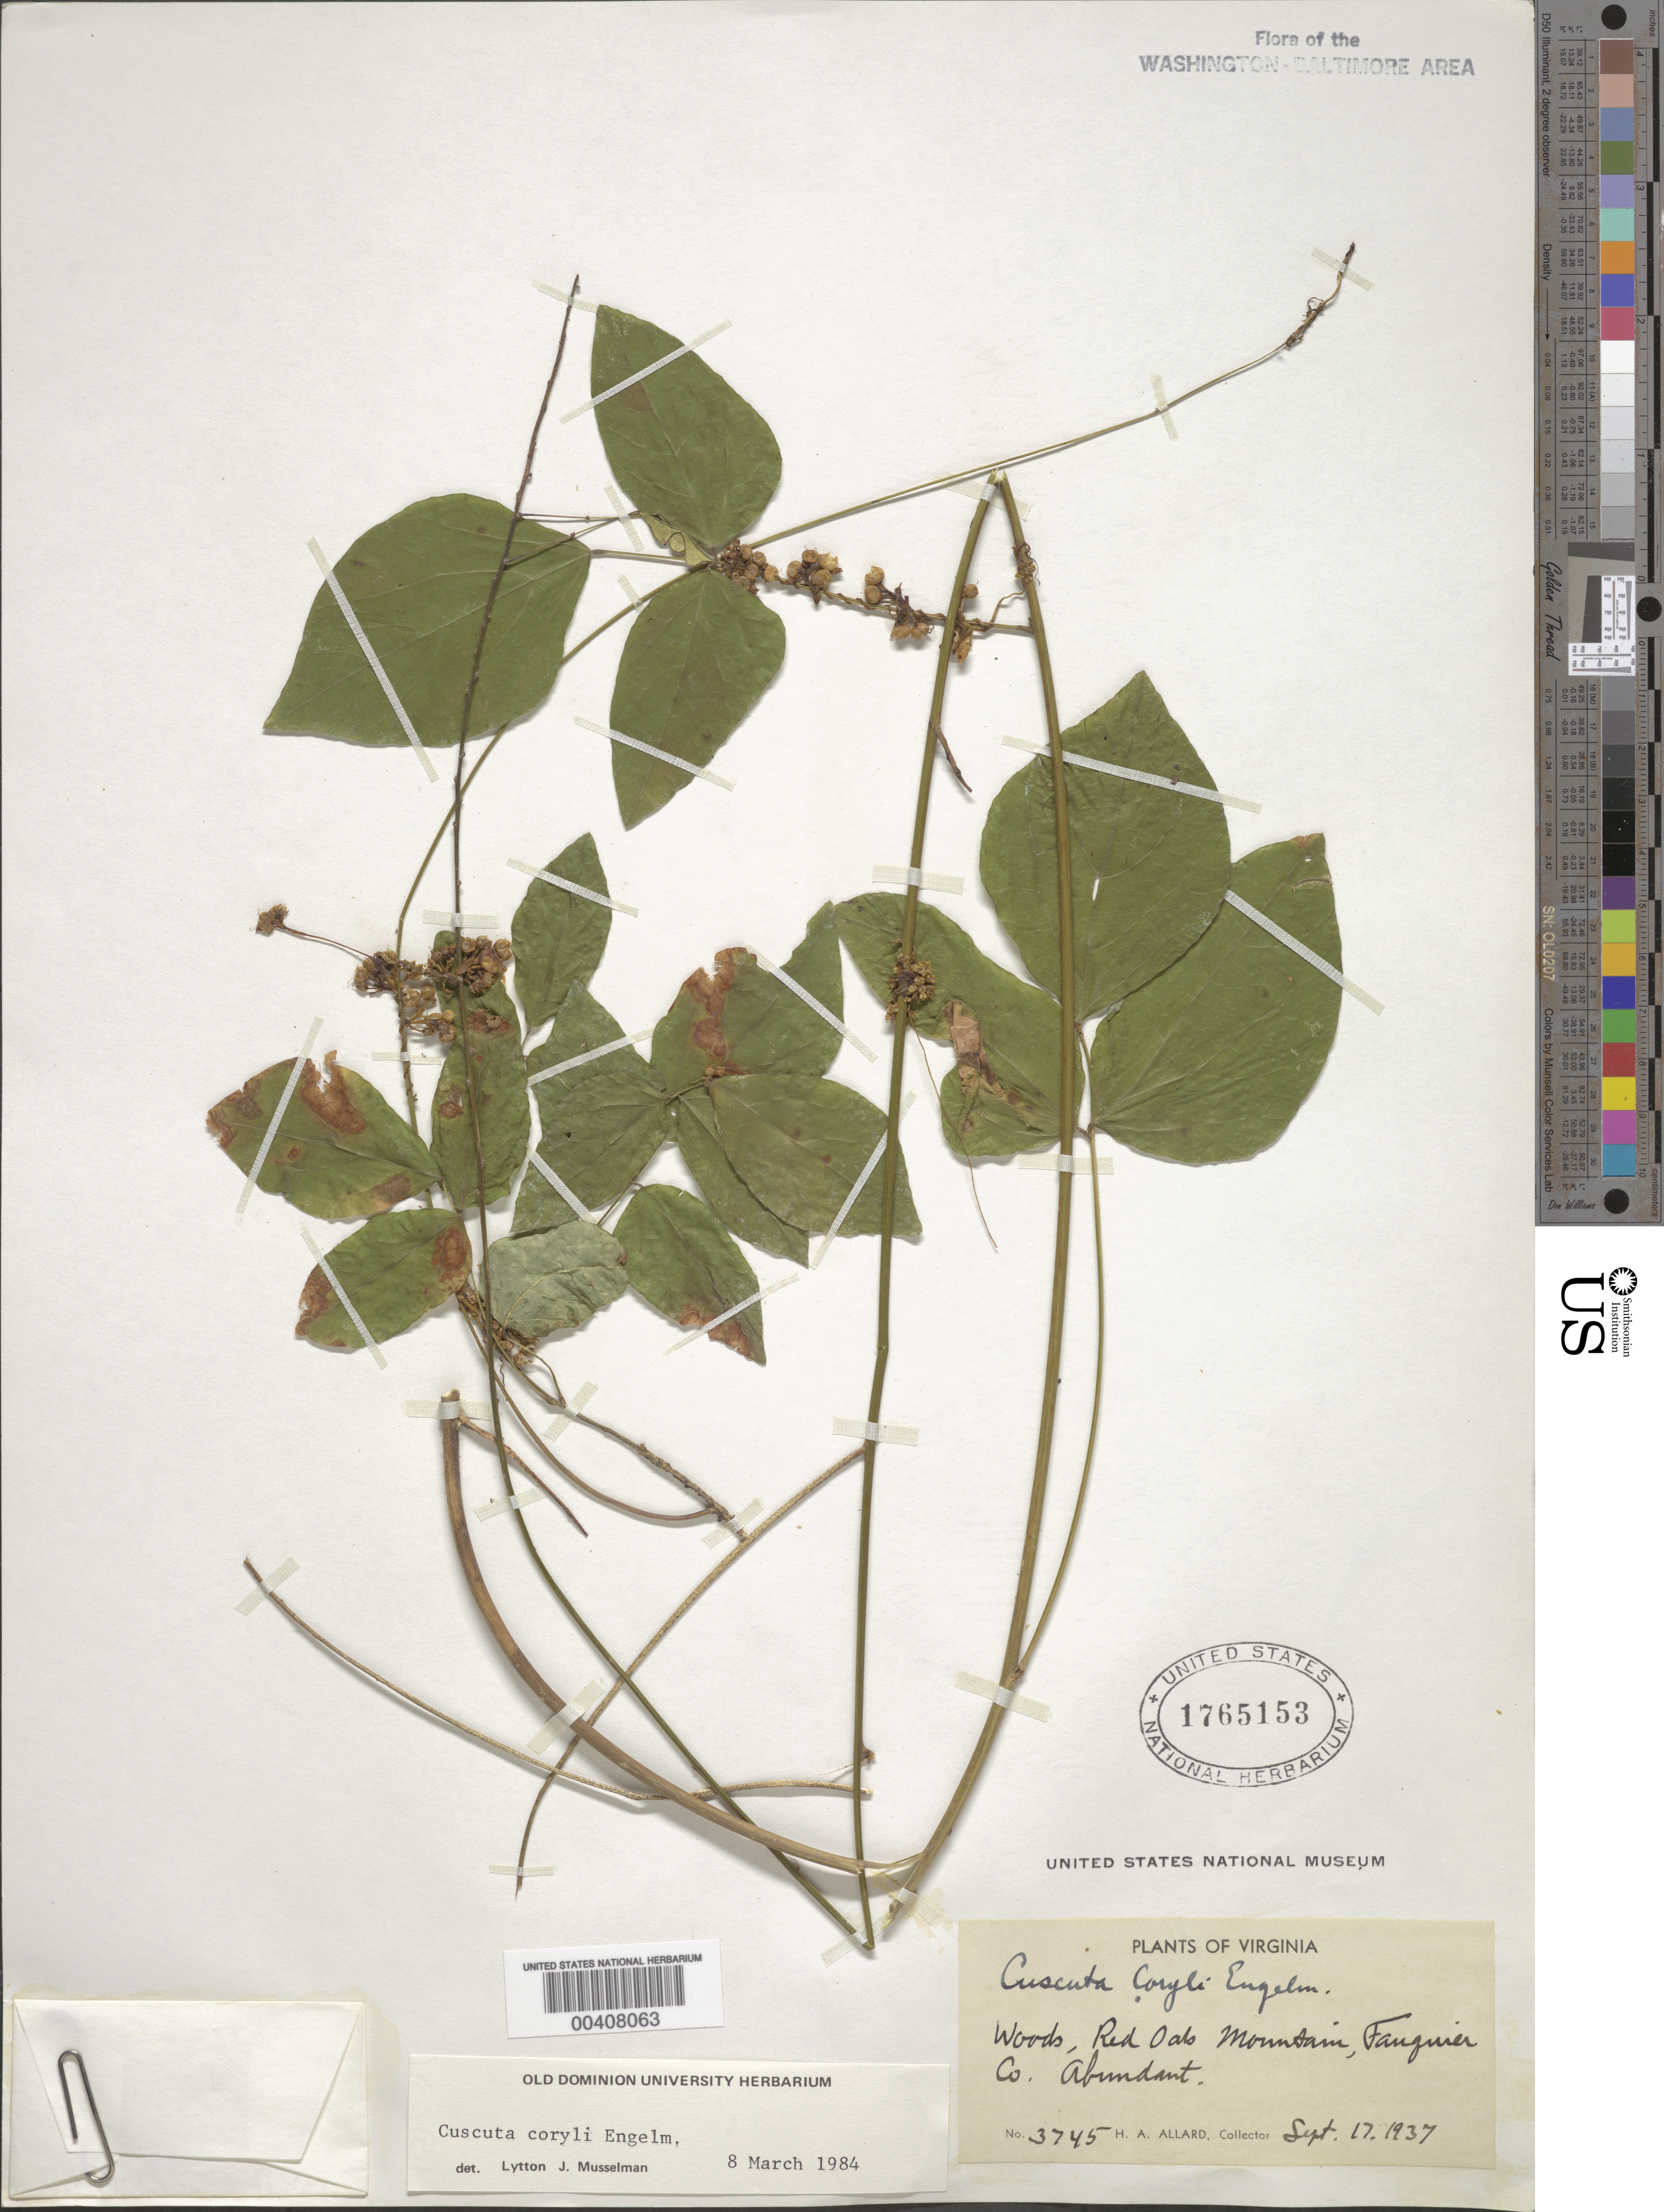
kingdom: Plantae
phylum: Tracheophyta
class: Magnoliopsida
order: Solanales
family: Convolvulaceae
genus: Cuscuta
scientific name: Cuscuta coryli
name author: Engelm.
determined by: Musselman, Lytton J.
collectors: H. A. Allard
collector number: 3745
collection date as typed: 17 Sep 1937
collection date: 1937-09-17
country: United States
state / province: Virginia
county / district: Fauquier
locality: Red Oaks Mountain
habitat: Woods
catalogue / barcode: US 1765153